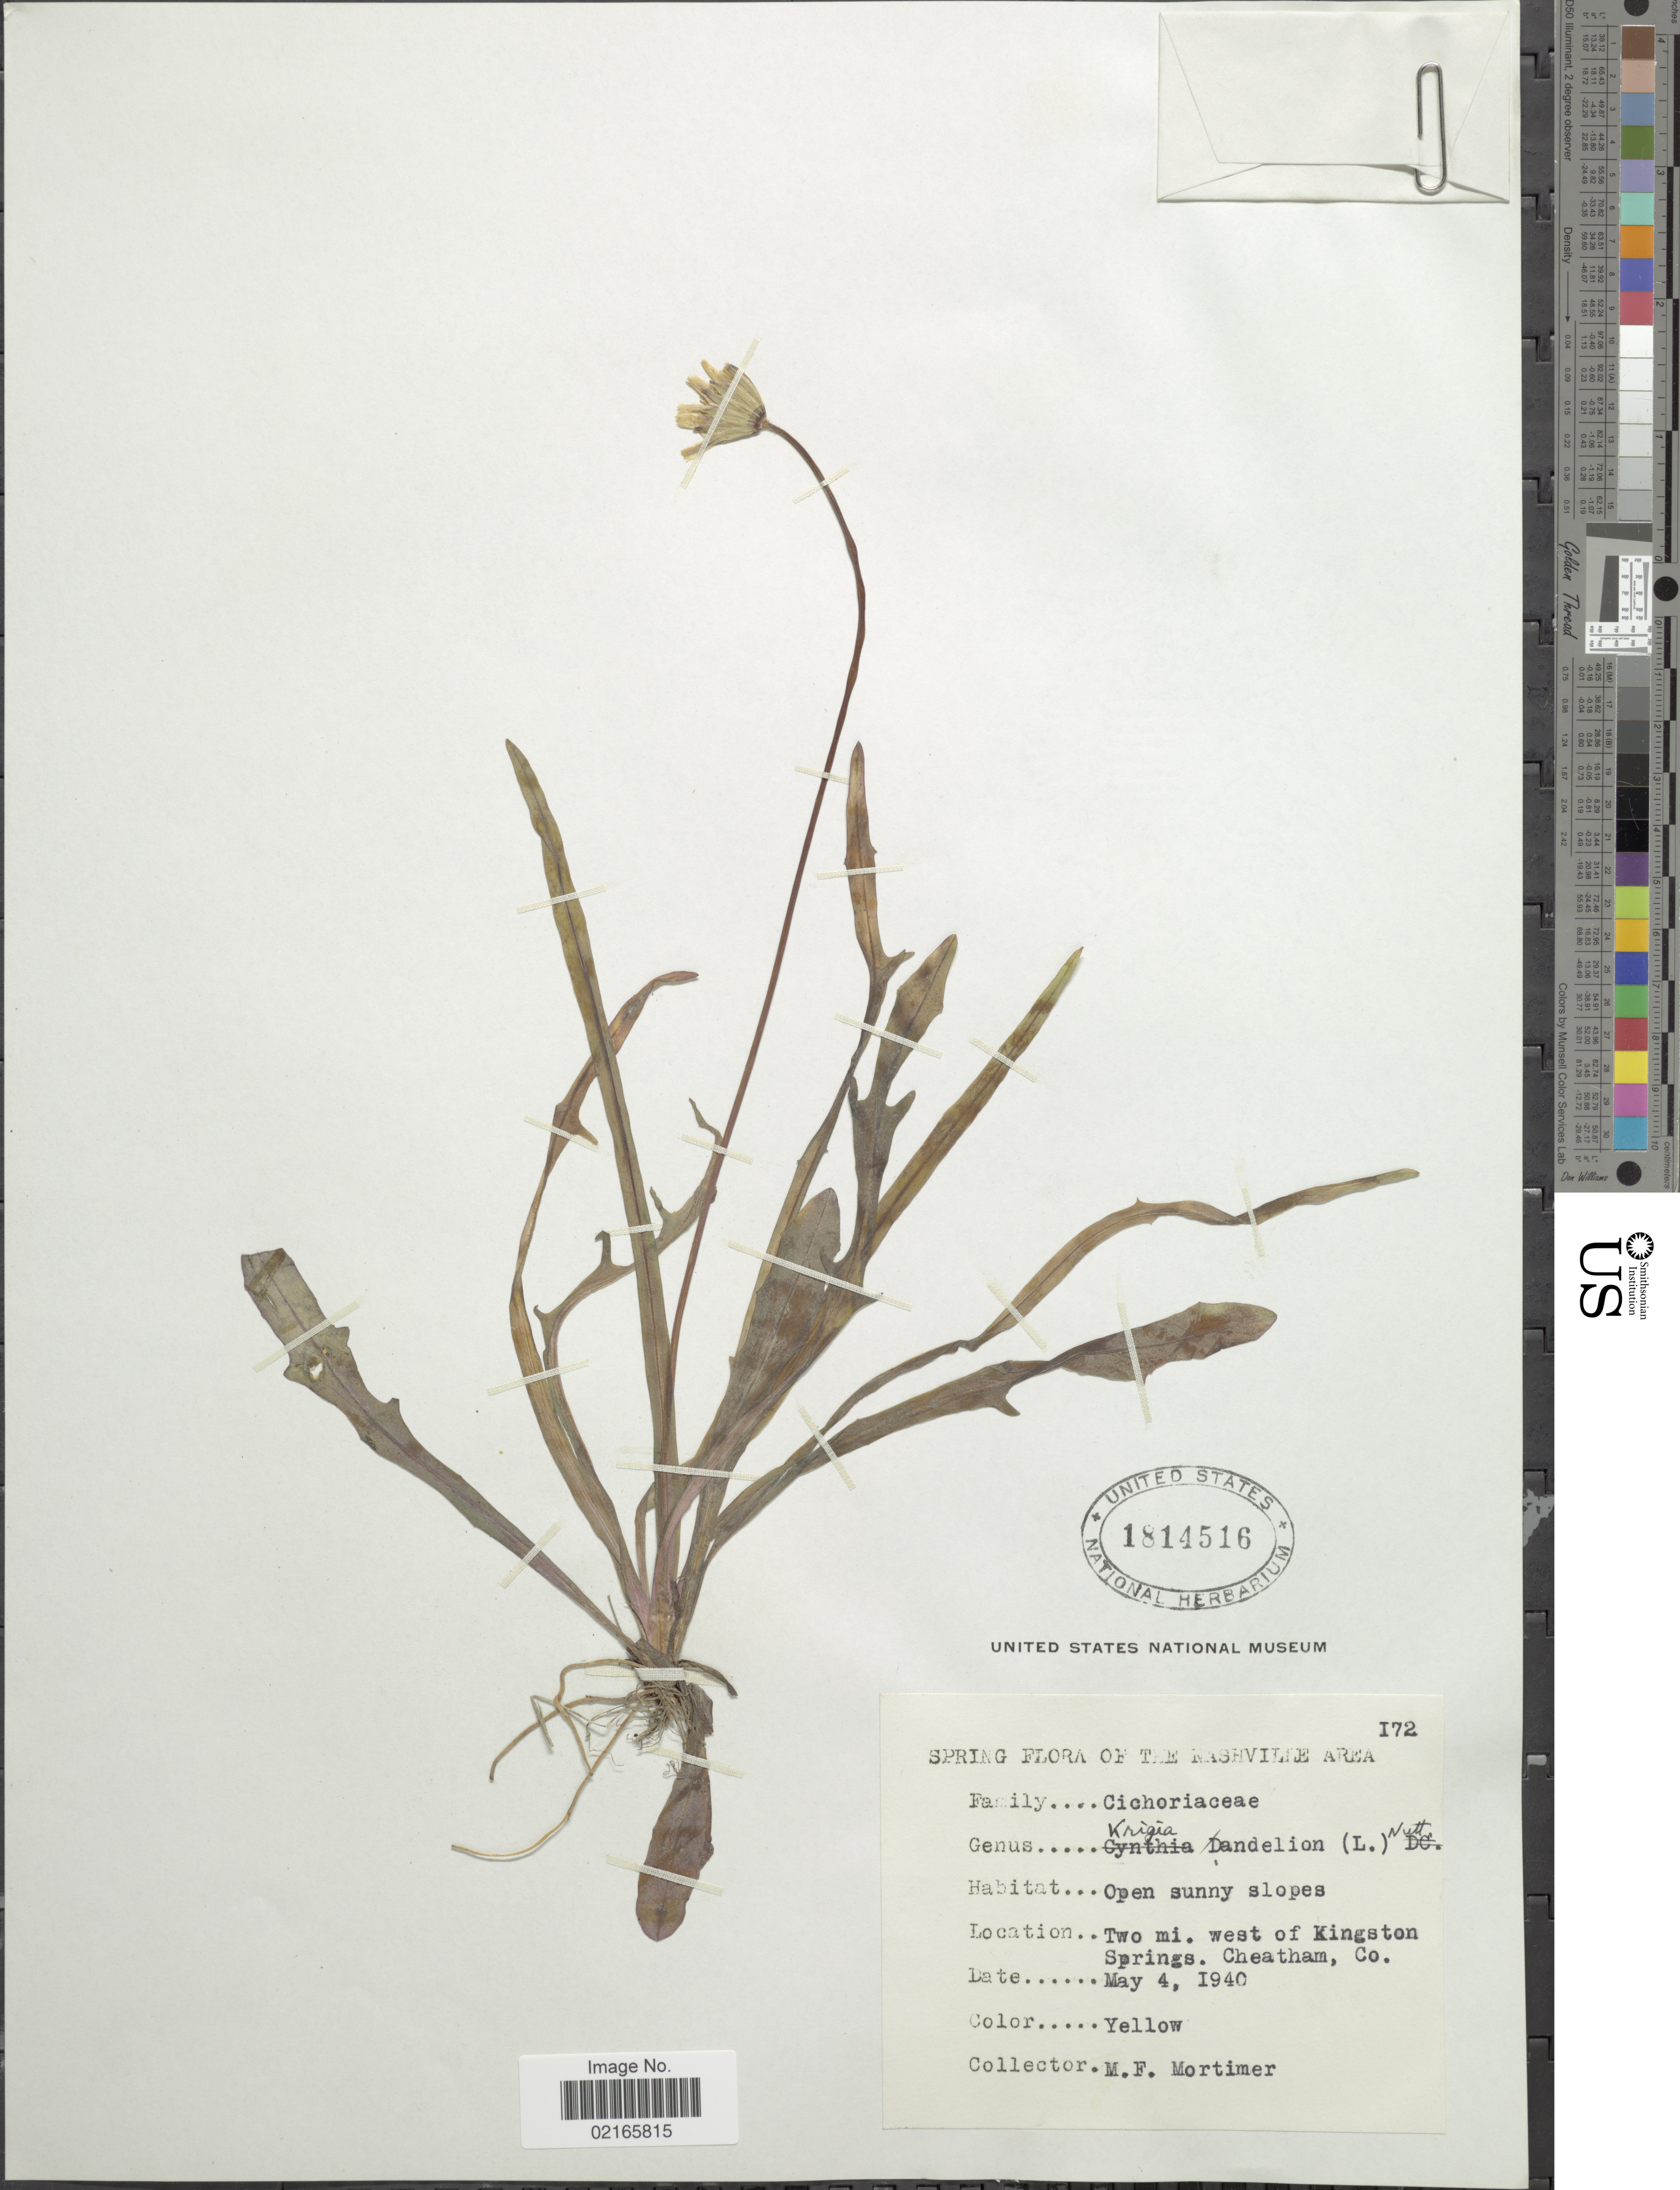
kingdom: Plantae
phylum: Tracheophyta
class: Magnoliopsida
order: Asterales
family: Asteraceae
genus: Krigia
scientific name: Krigia dandelion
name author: (L.) Nutt.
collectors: M. Mortimer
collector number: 172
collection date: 1940-05-04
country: United States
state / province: Tennessee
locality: Spring of the Nashville Area, open sunny slopes, two mi. west of Kingston Springs, Cheatham Co.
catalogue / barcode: US 1814516